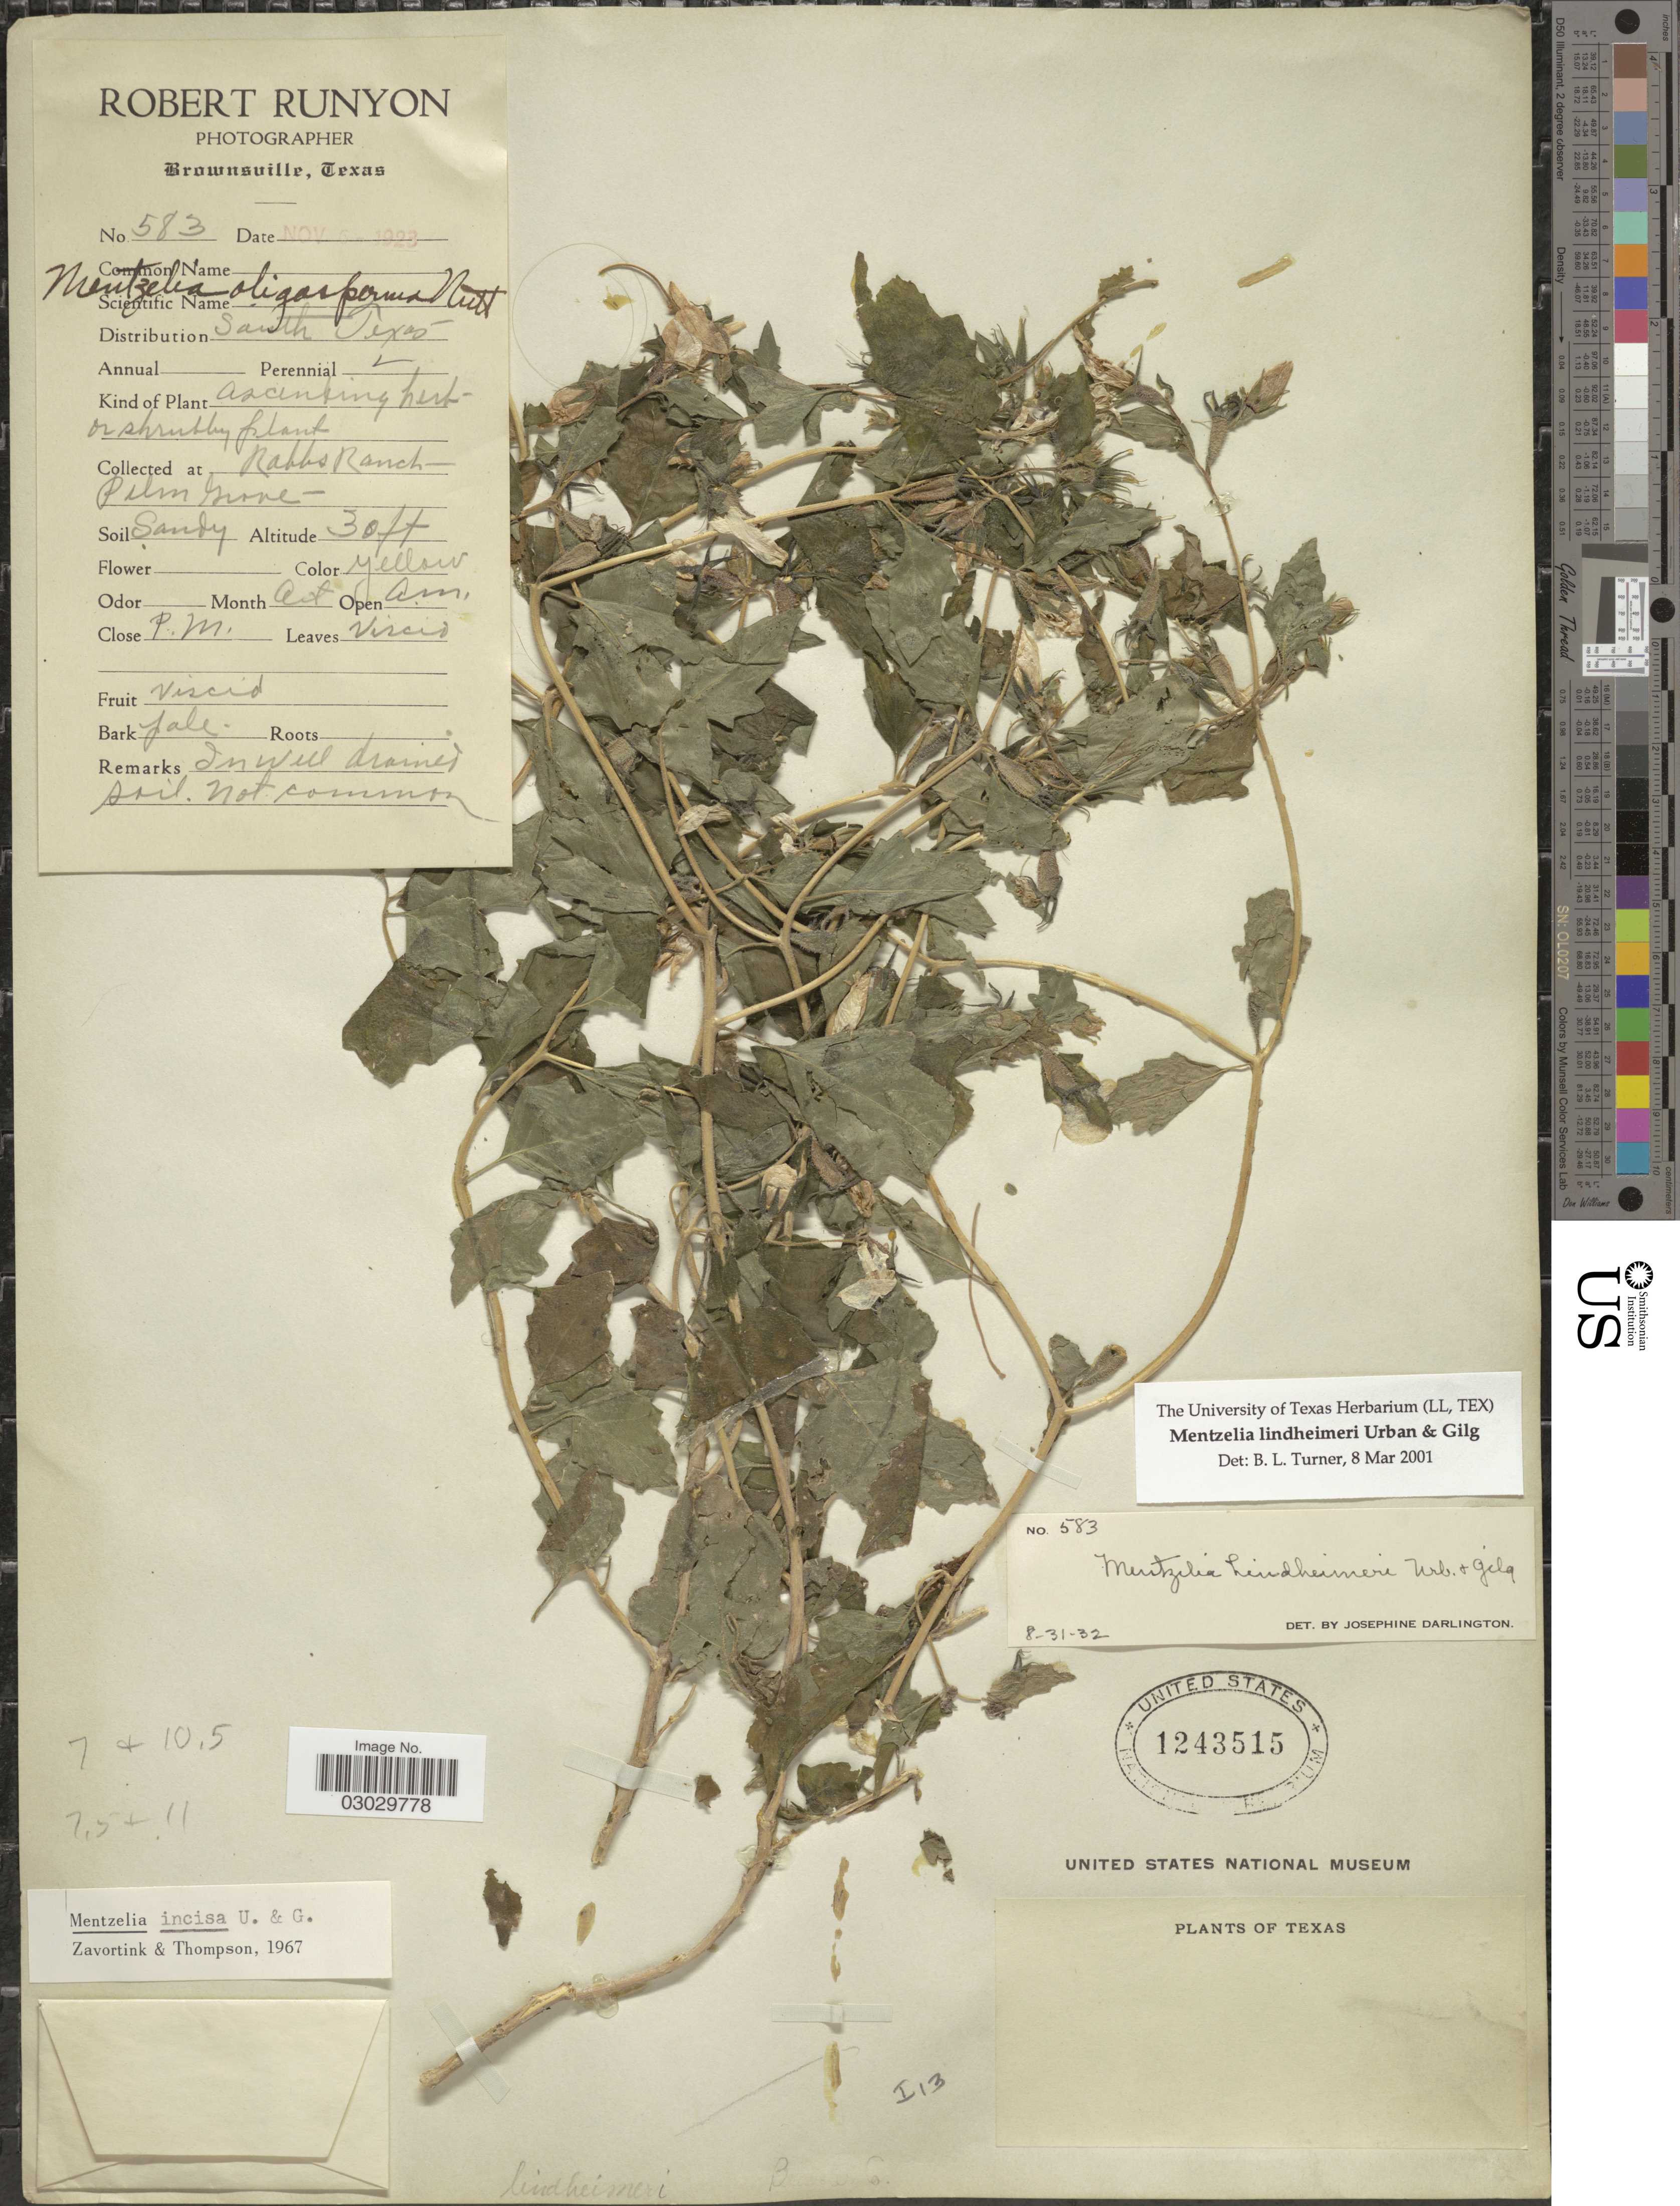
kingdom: Plantae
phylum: Tracheophyta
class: Magnoliopsida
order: Cornales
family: Loasaceae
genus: Mentzelia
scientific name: Mentzelia lindheimeri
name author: Urb. & Gilg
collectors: R. Runyon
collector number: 583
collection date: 1923-11-06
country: United States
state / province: Texas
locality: Rabbs Ranch - Palm Grove.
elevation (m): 9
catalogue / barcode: US 1243515